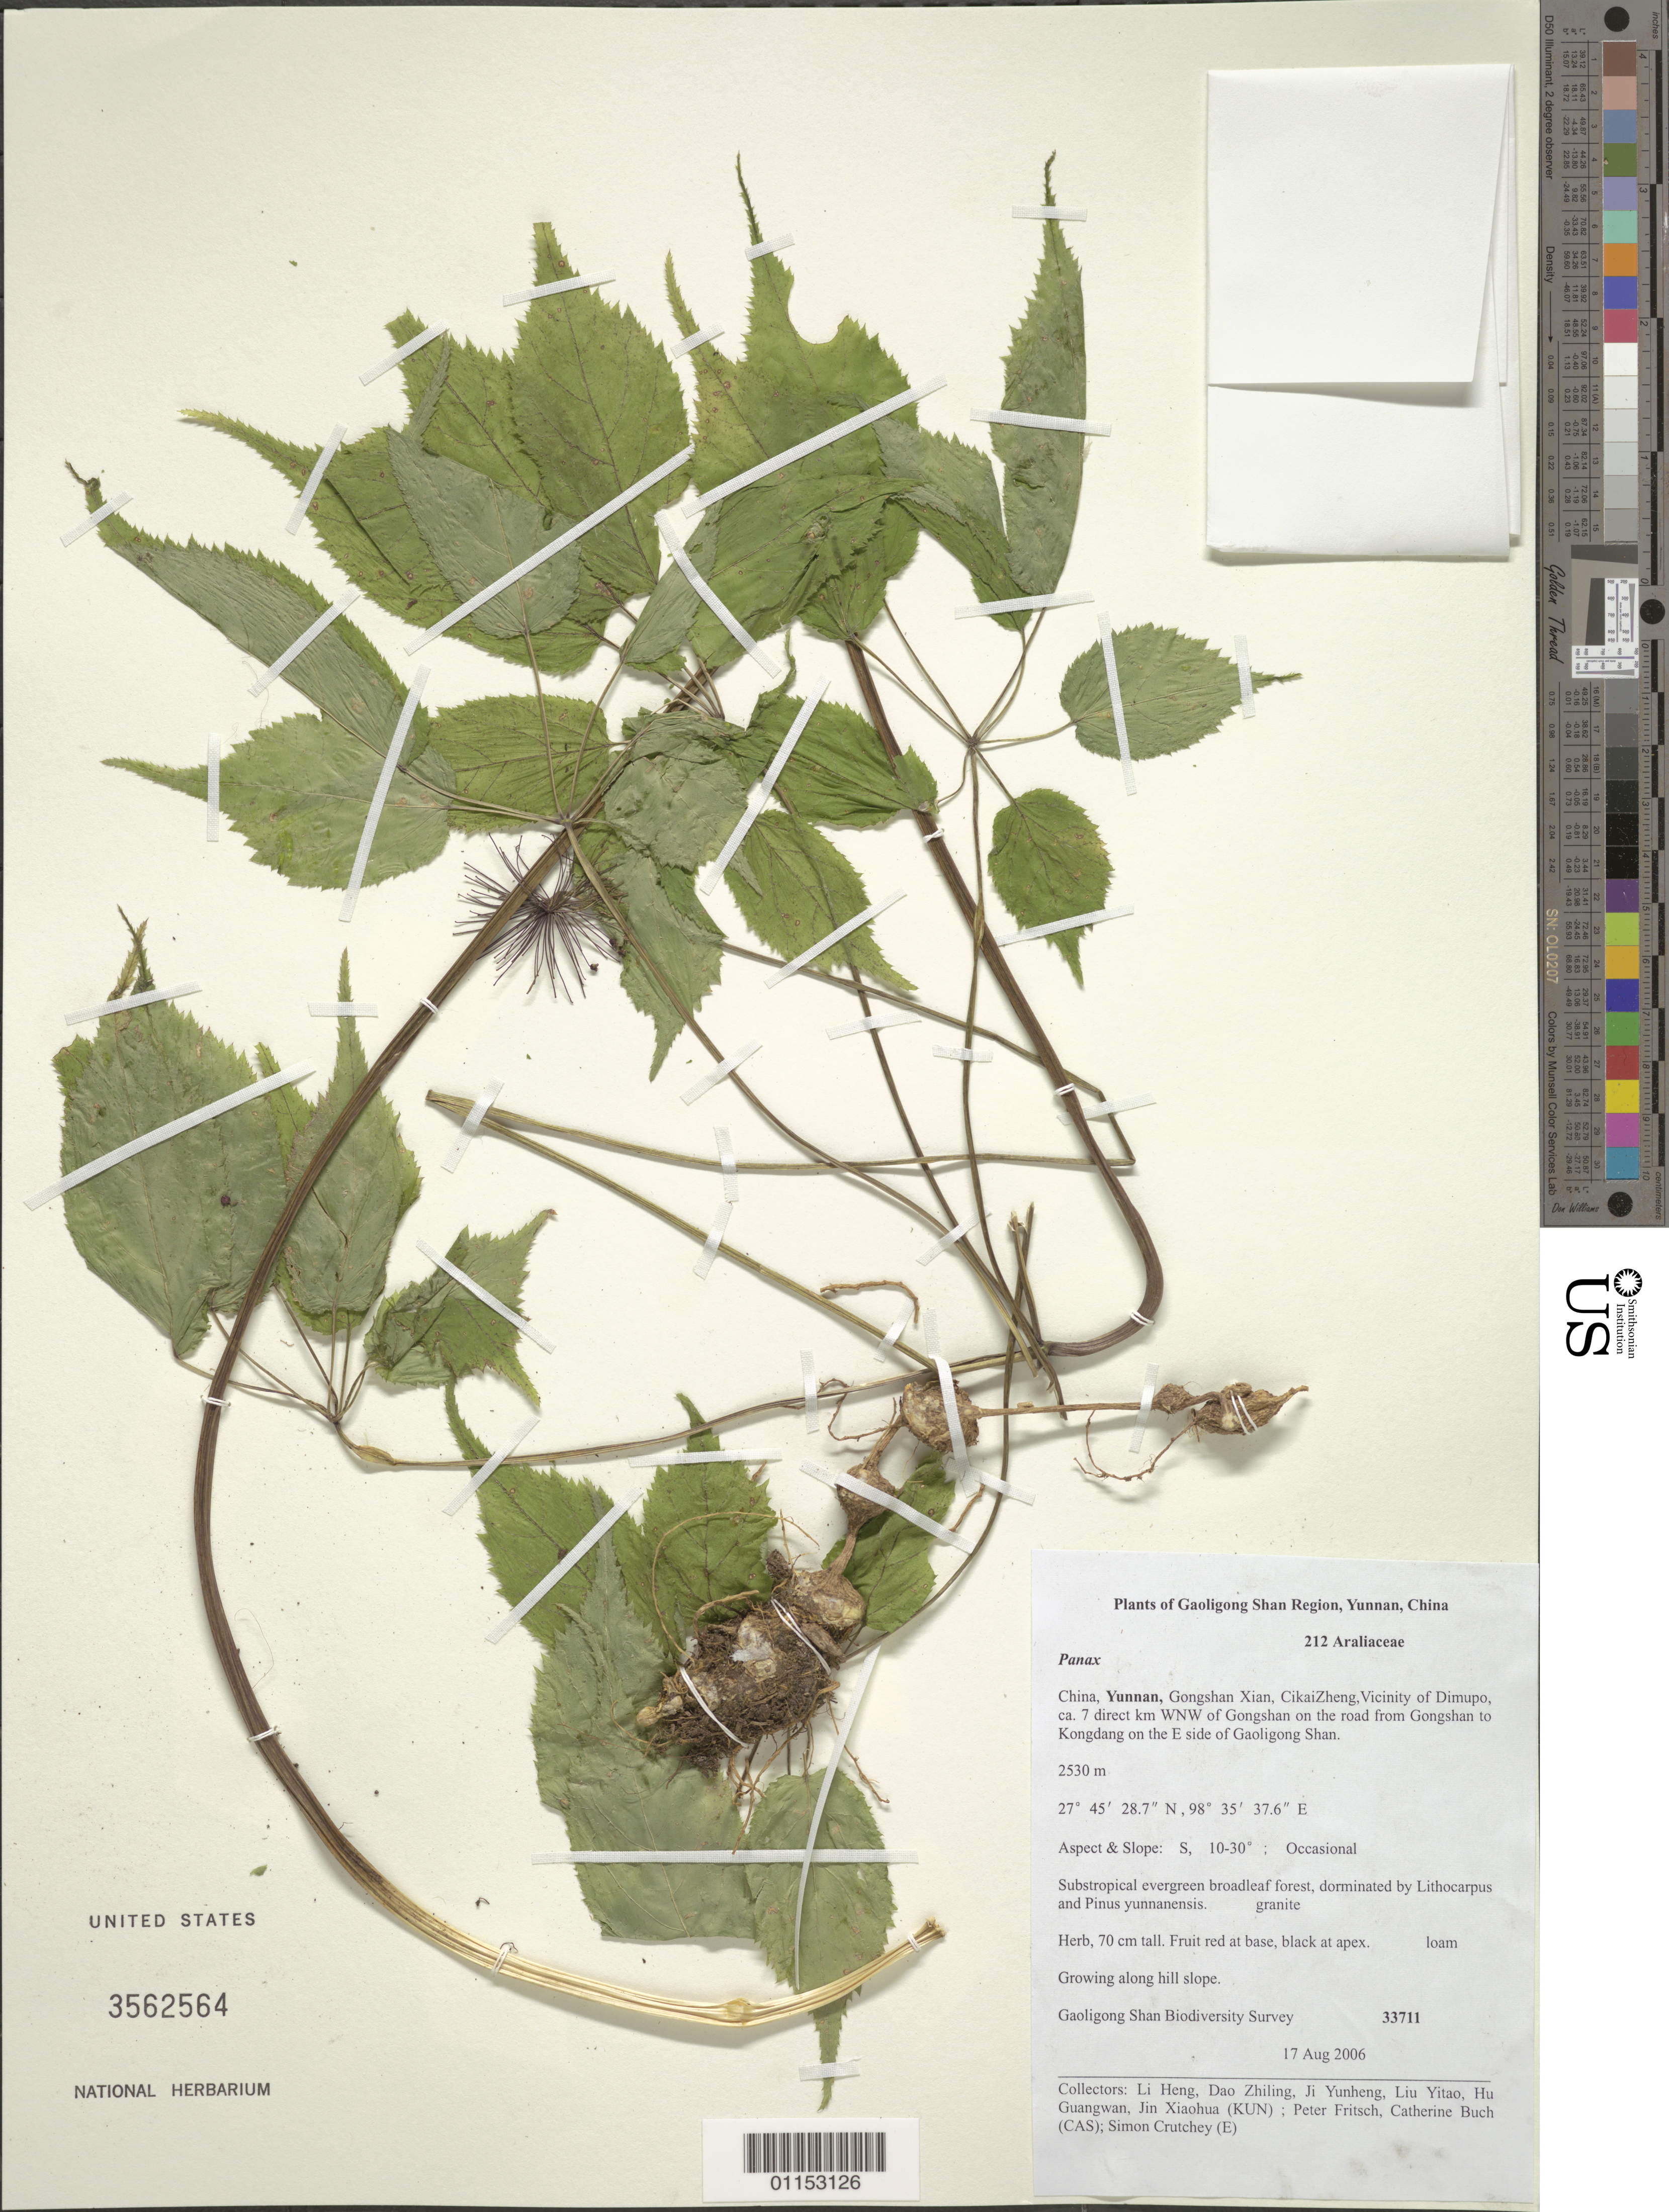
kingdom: Plantae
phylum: Tracheophyta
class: Magnoliopsida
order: Apiales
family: Araliaceae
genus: Panax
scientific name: Panax sp.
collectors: L. Heng, D. Zhiling, J. Yunheng, L. Yitao, H. Guangwan, J. Xiaohua, P. W. Fritsch, C. Buch & S. Crutchey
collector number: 33711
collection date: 2006-08-17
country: China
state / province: Yunnan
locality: Gongshan Xian, Cikai Zheng, Vicinity of Dimupo, ca 7 direct km WNW of Gongshan on the Rd from Gongshan to Kongdang on the E side of Gaoligong Shan.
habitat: Subtropical evergreen broadleaf forest. Groving along hill slope.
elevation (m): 2530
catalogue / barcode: US 3562564